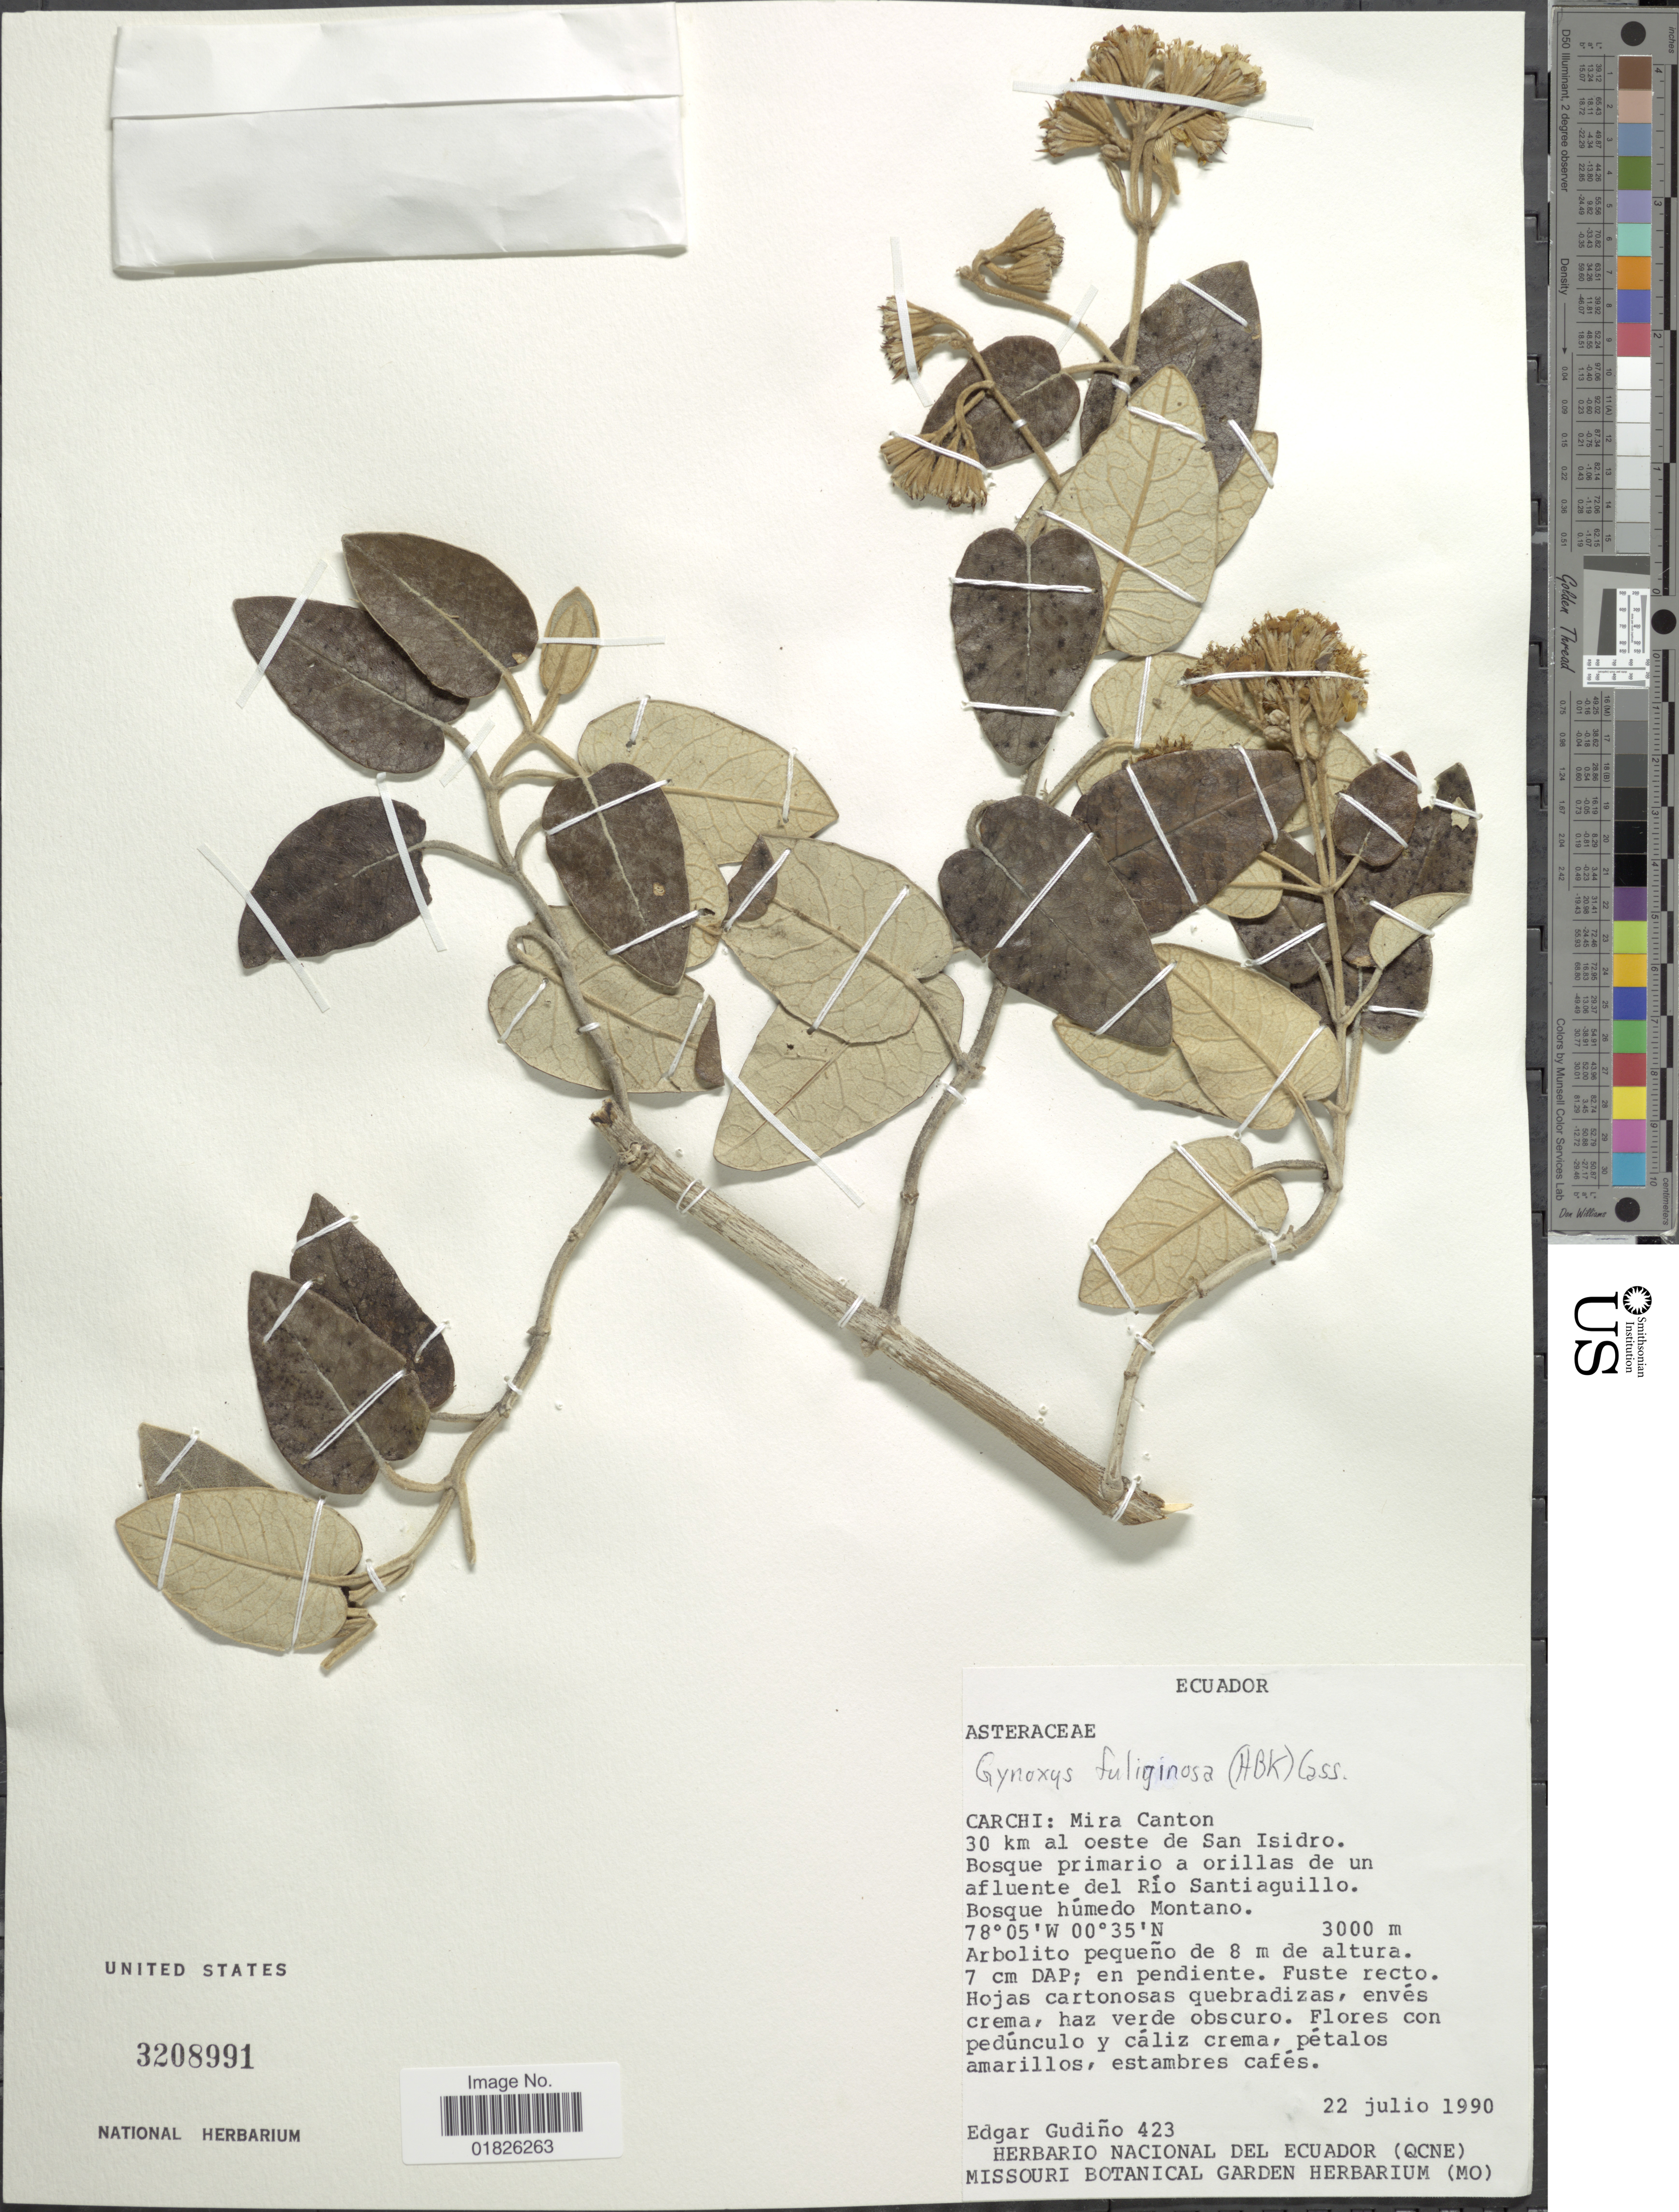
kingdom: Plantae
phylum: Tracheophyta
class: Magnoliopsida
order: Asterales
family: Asteraceae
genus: Gynoxys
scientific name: Gynoxys fuliginosa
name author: Cass.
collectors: E. Gudiño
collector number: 423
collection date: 1990-07-22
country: Ecuador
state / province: Carchi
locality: Mira Canton, 30 km al oeste de San Isidro, bosque primario a orillas de un afluente del Rio Santiaguillo.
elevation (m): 3000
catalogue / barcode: US 3208991